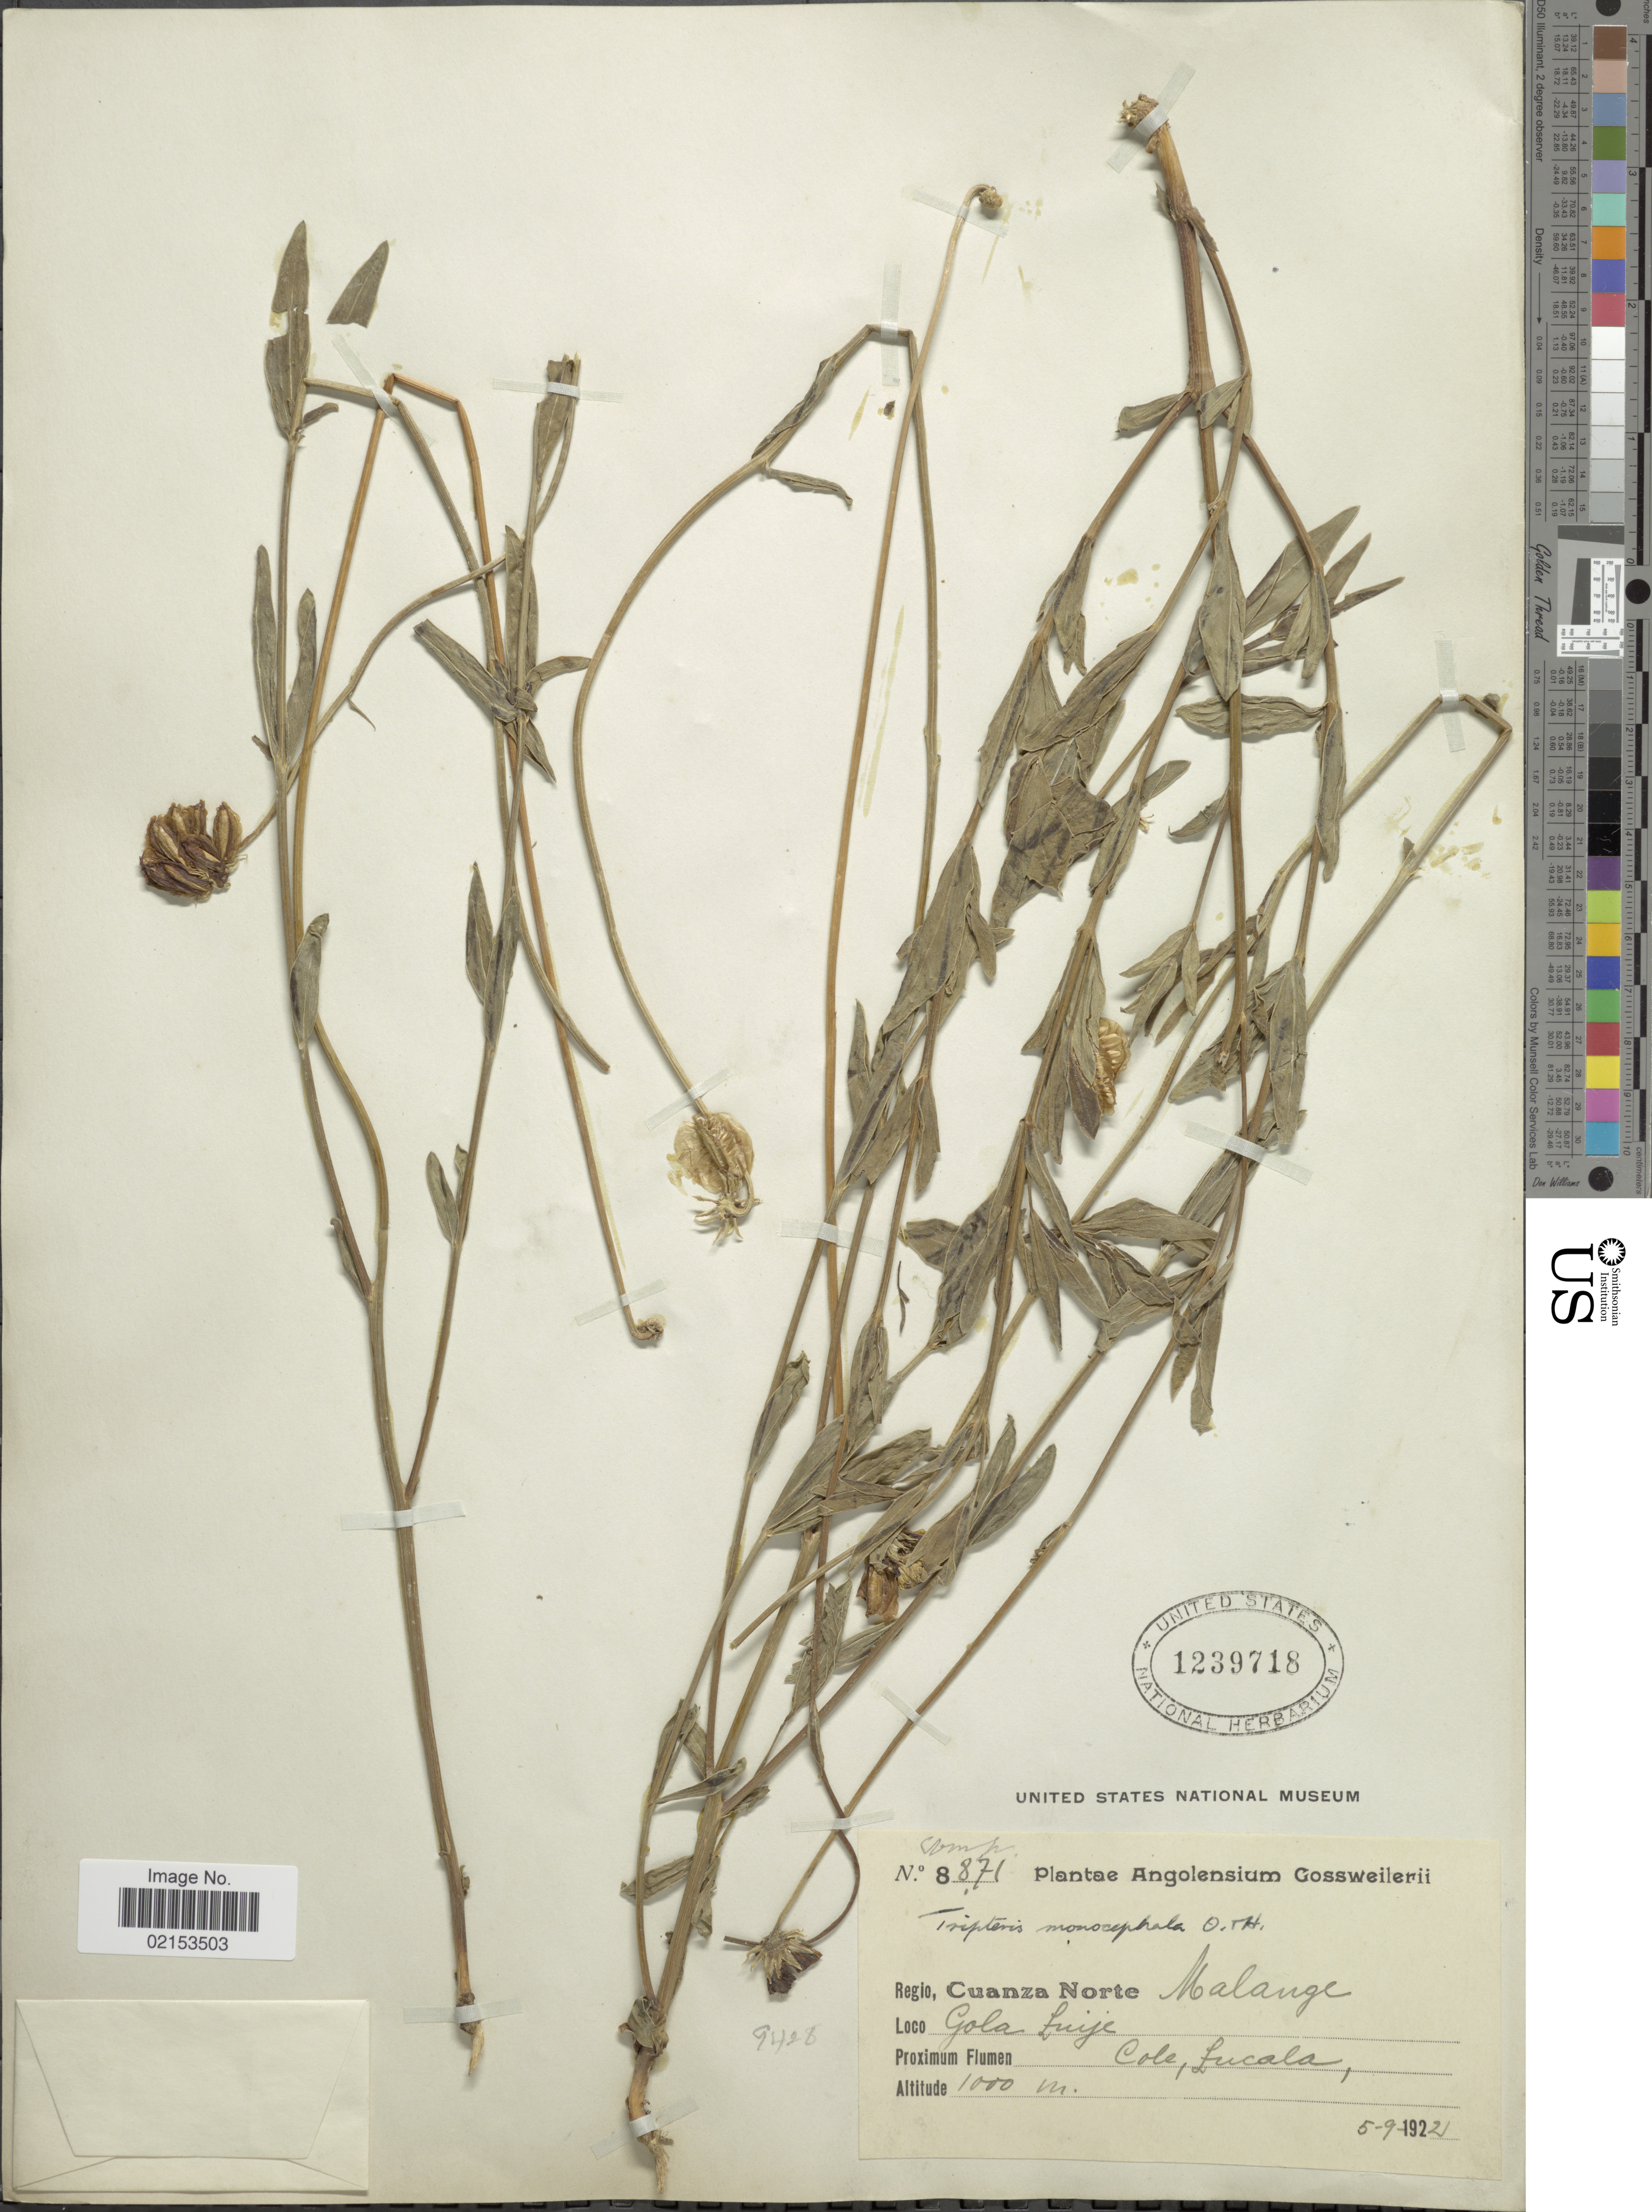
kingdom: Plantae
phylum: Tracheophyta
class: Magnoliopsida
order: Asterales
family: Asteraceae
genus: Tripteris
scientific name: Tripteris monocephala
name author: Oliv. & Hiern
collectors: -. Gossweiler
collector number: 8871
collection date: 1922-09-05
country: Angola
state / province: Cuanza Norte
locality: Malange. Gola Luije.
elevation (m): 1000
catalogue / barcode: US 1239718